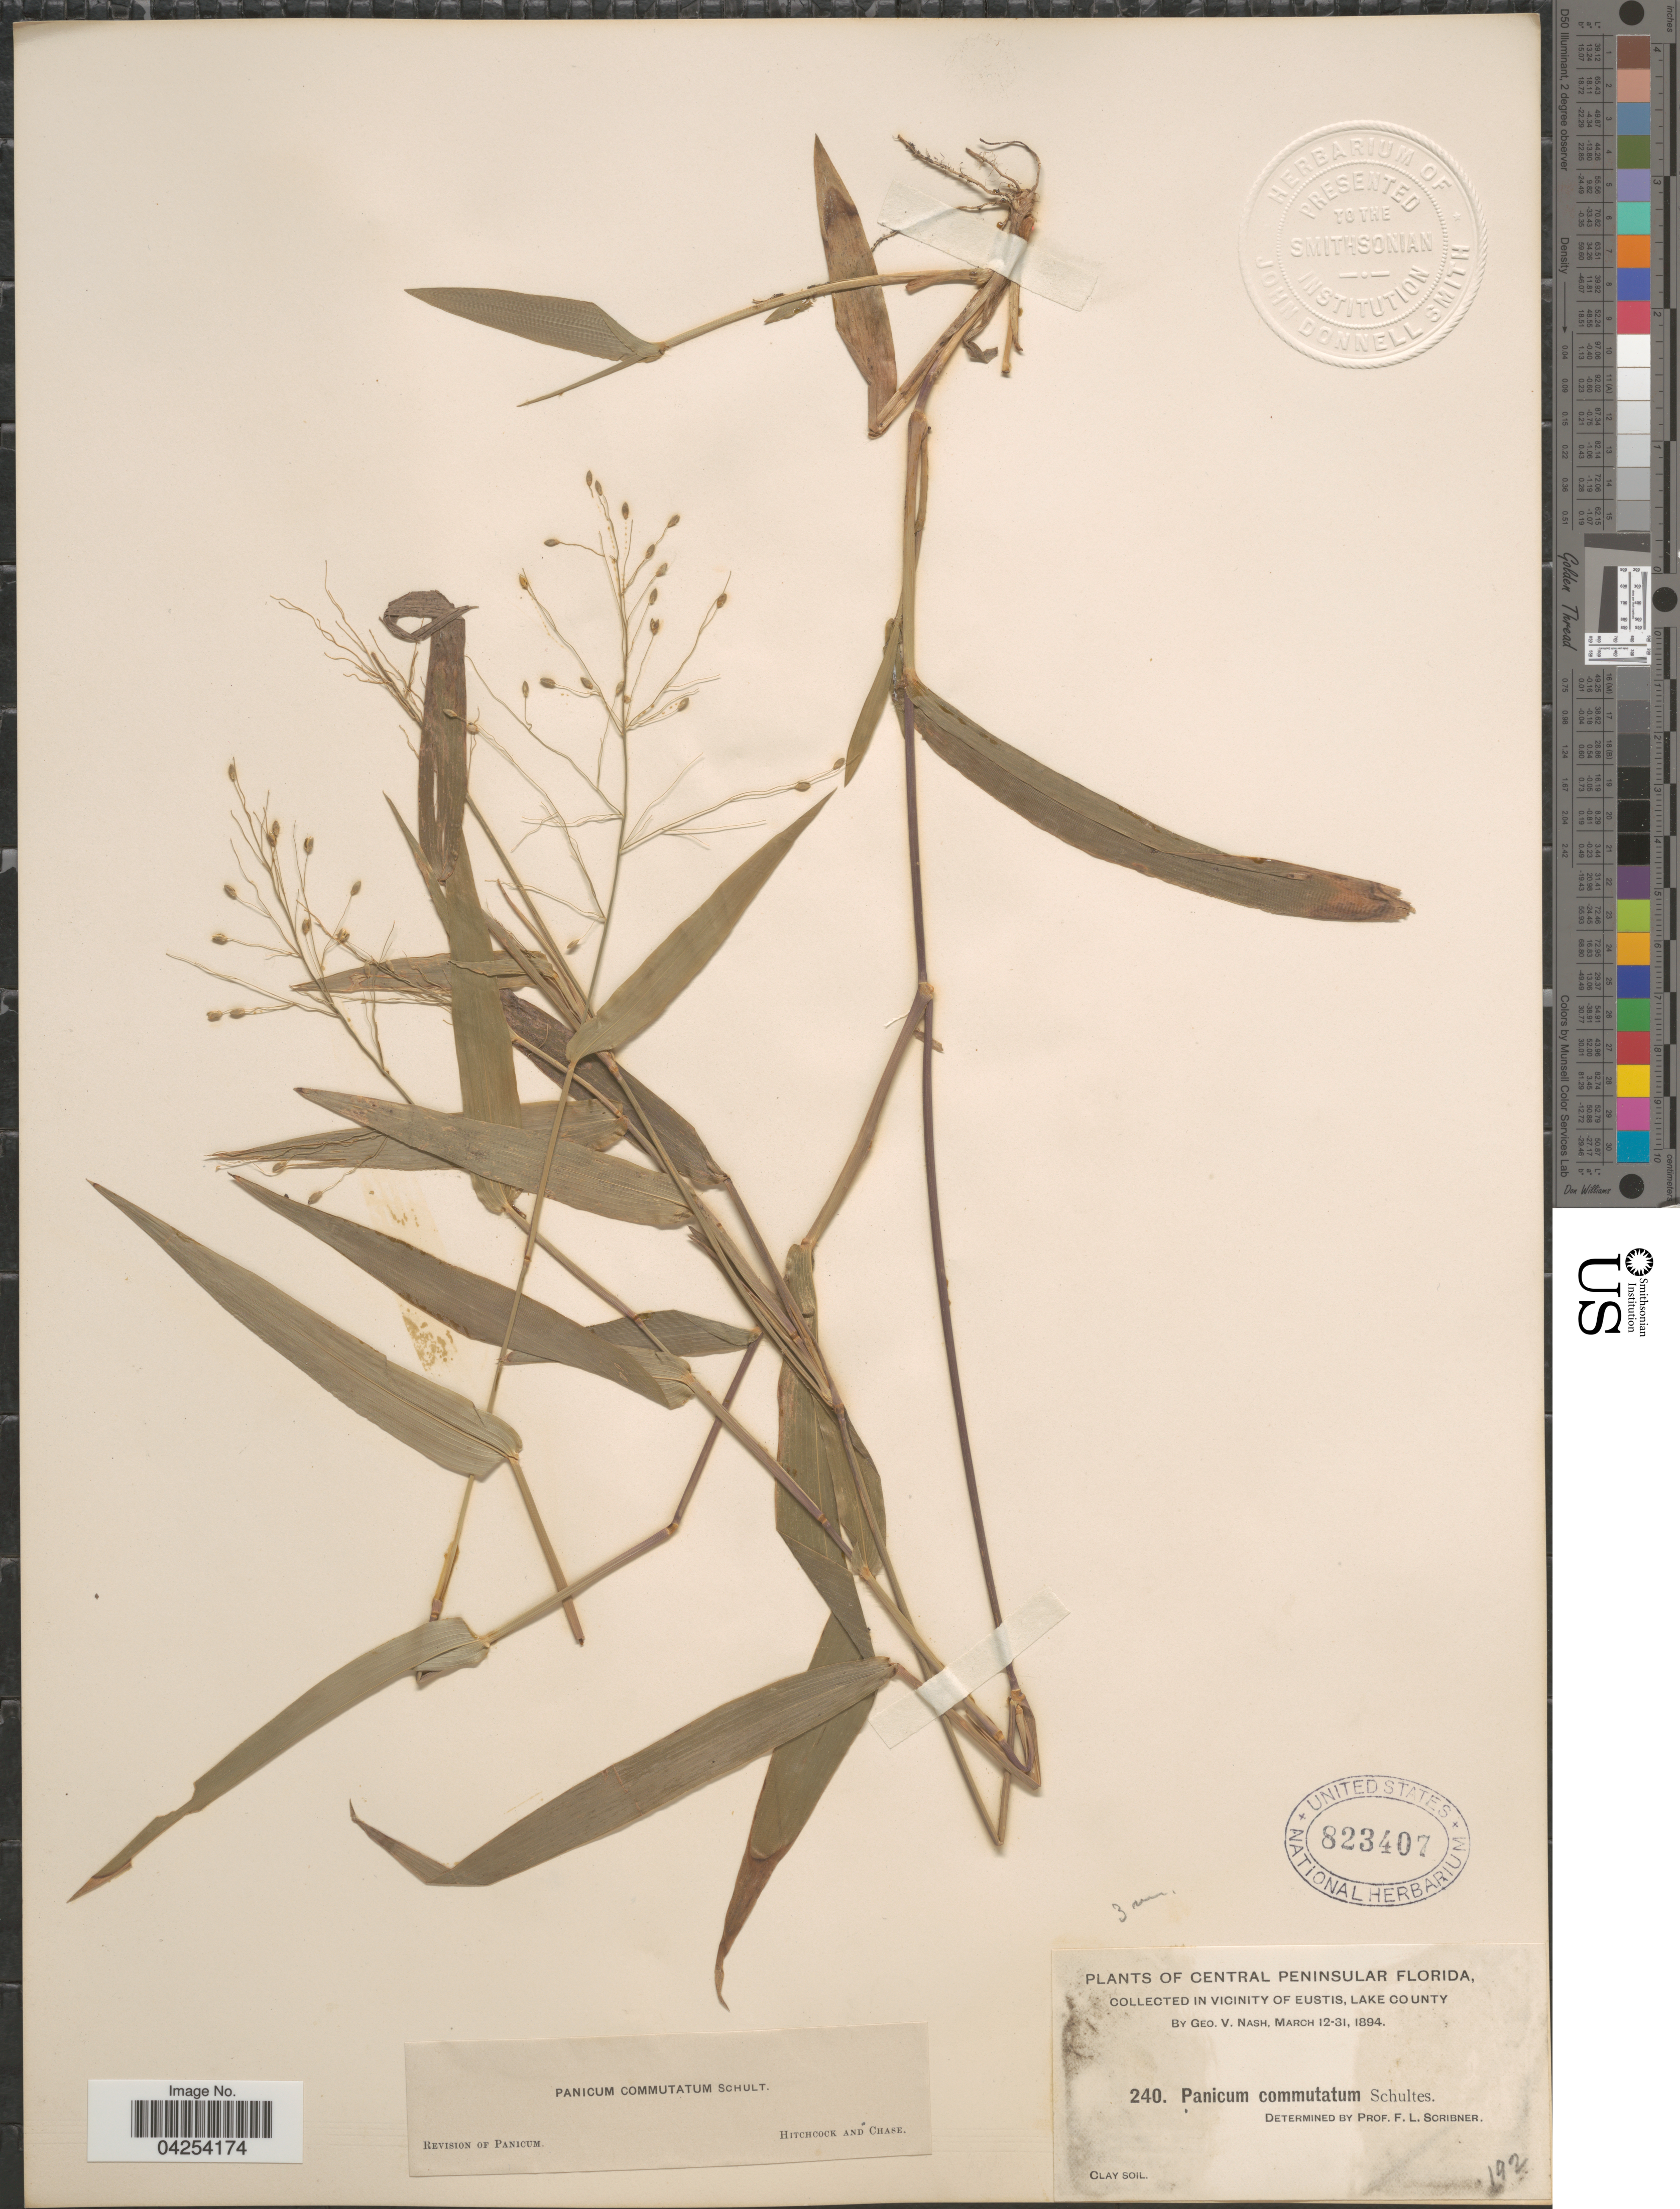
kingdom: Plantae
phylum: Tracheophyta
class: Liliopsida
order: Poales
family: Poaceae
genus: Dichanthelium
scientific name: Dichanthelium commutatum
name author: (Schult.) Gould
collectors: G. V. Nash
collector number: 240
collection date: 1894-03-12/1894-03-31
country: United States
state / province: Florida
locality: Central Peninsular Florida, in vicinity of Eustis, Lake County.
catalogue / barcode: US 823407